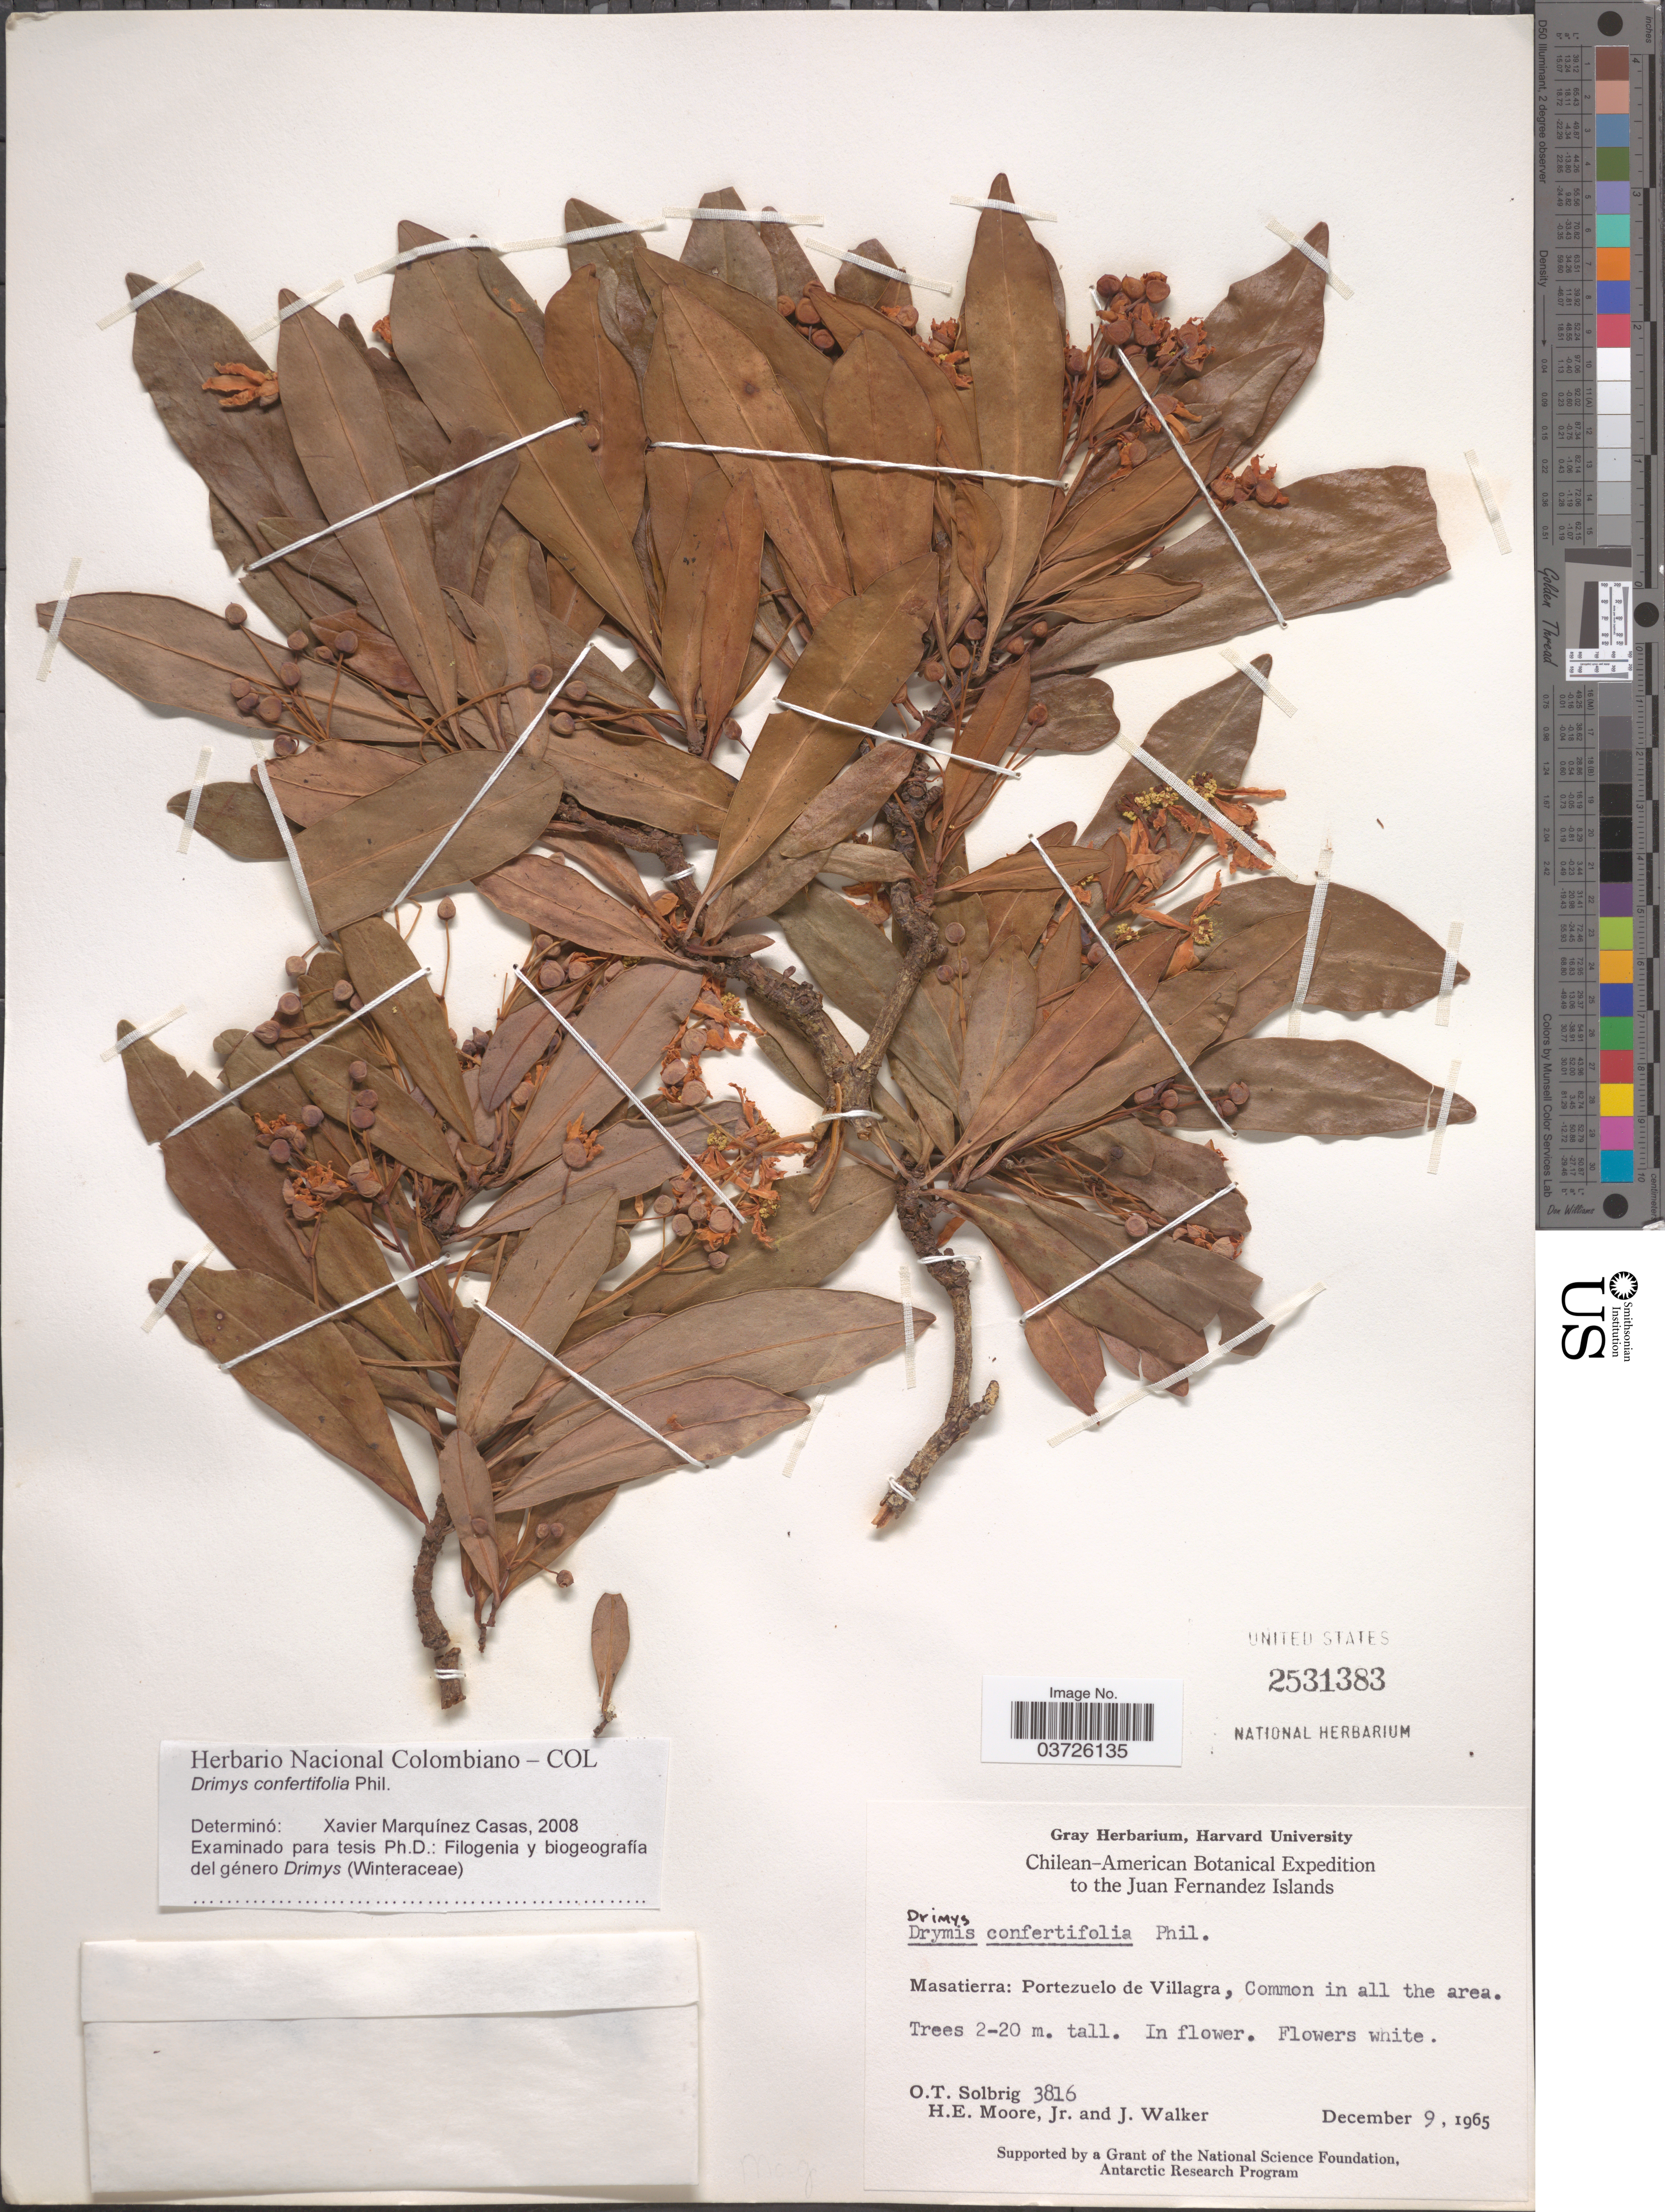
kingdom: Plantae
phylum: Tracheophyta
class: Magnoliopsida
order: Canellales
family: Winteraceae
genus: Drimys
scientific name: Drimys confertifolia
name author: Phil.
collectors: O. T. Solbrig, H. Moore & J. Walker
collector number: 3816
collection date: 1965-12-09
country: Chile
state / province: Valparaíso (V)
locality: The Juan Fernandez Islands. Masatierra: Portezuelo de Villagra.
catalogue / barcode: US 2531383